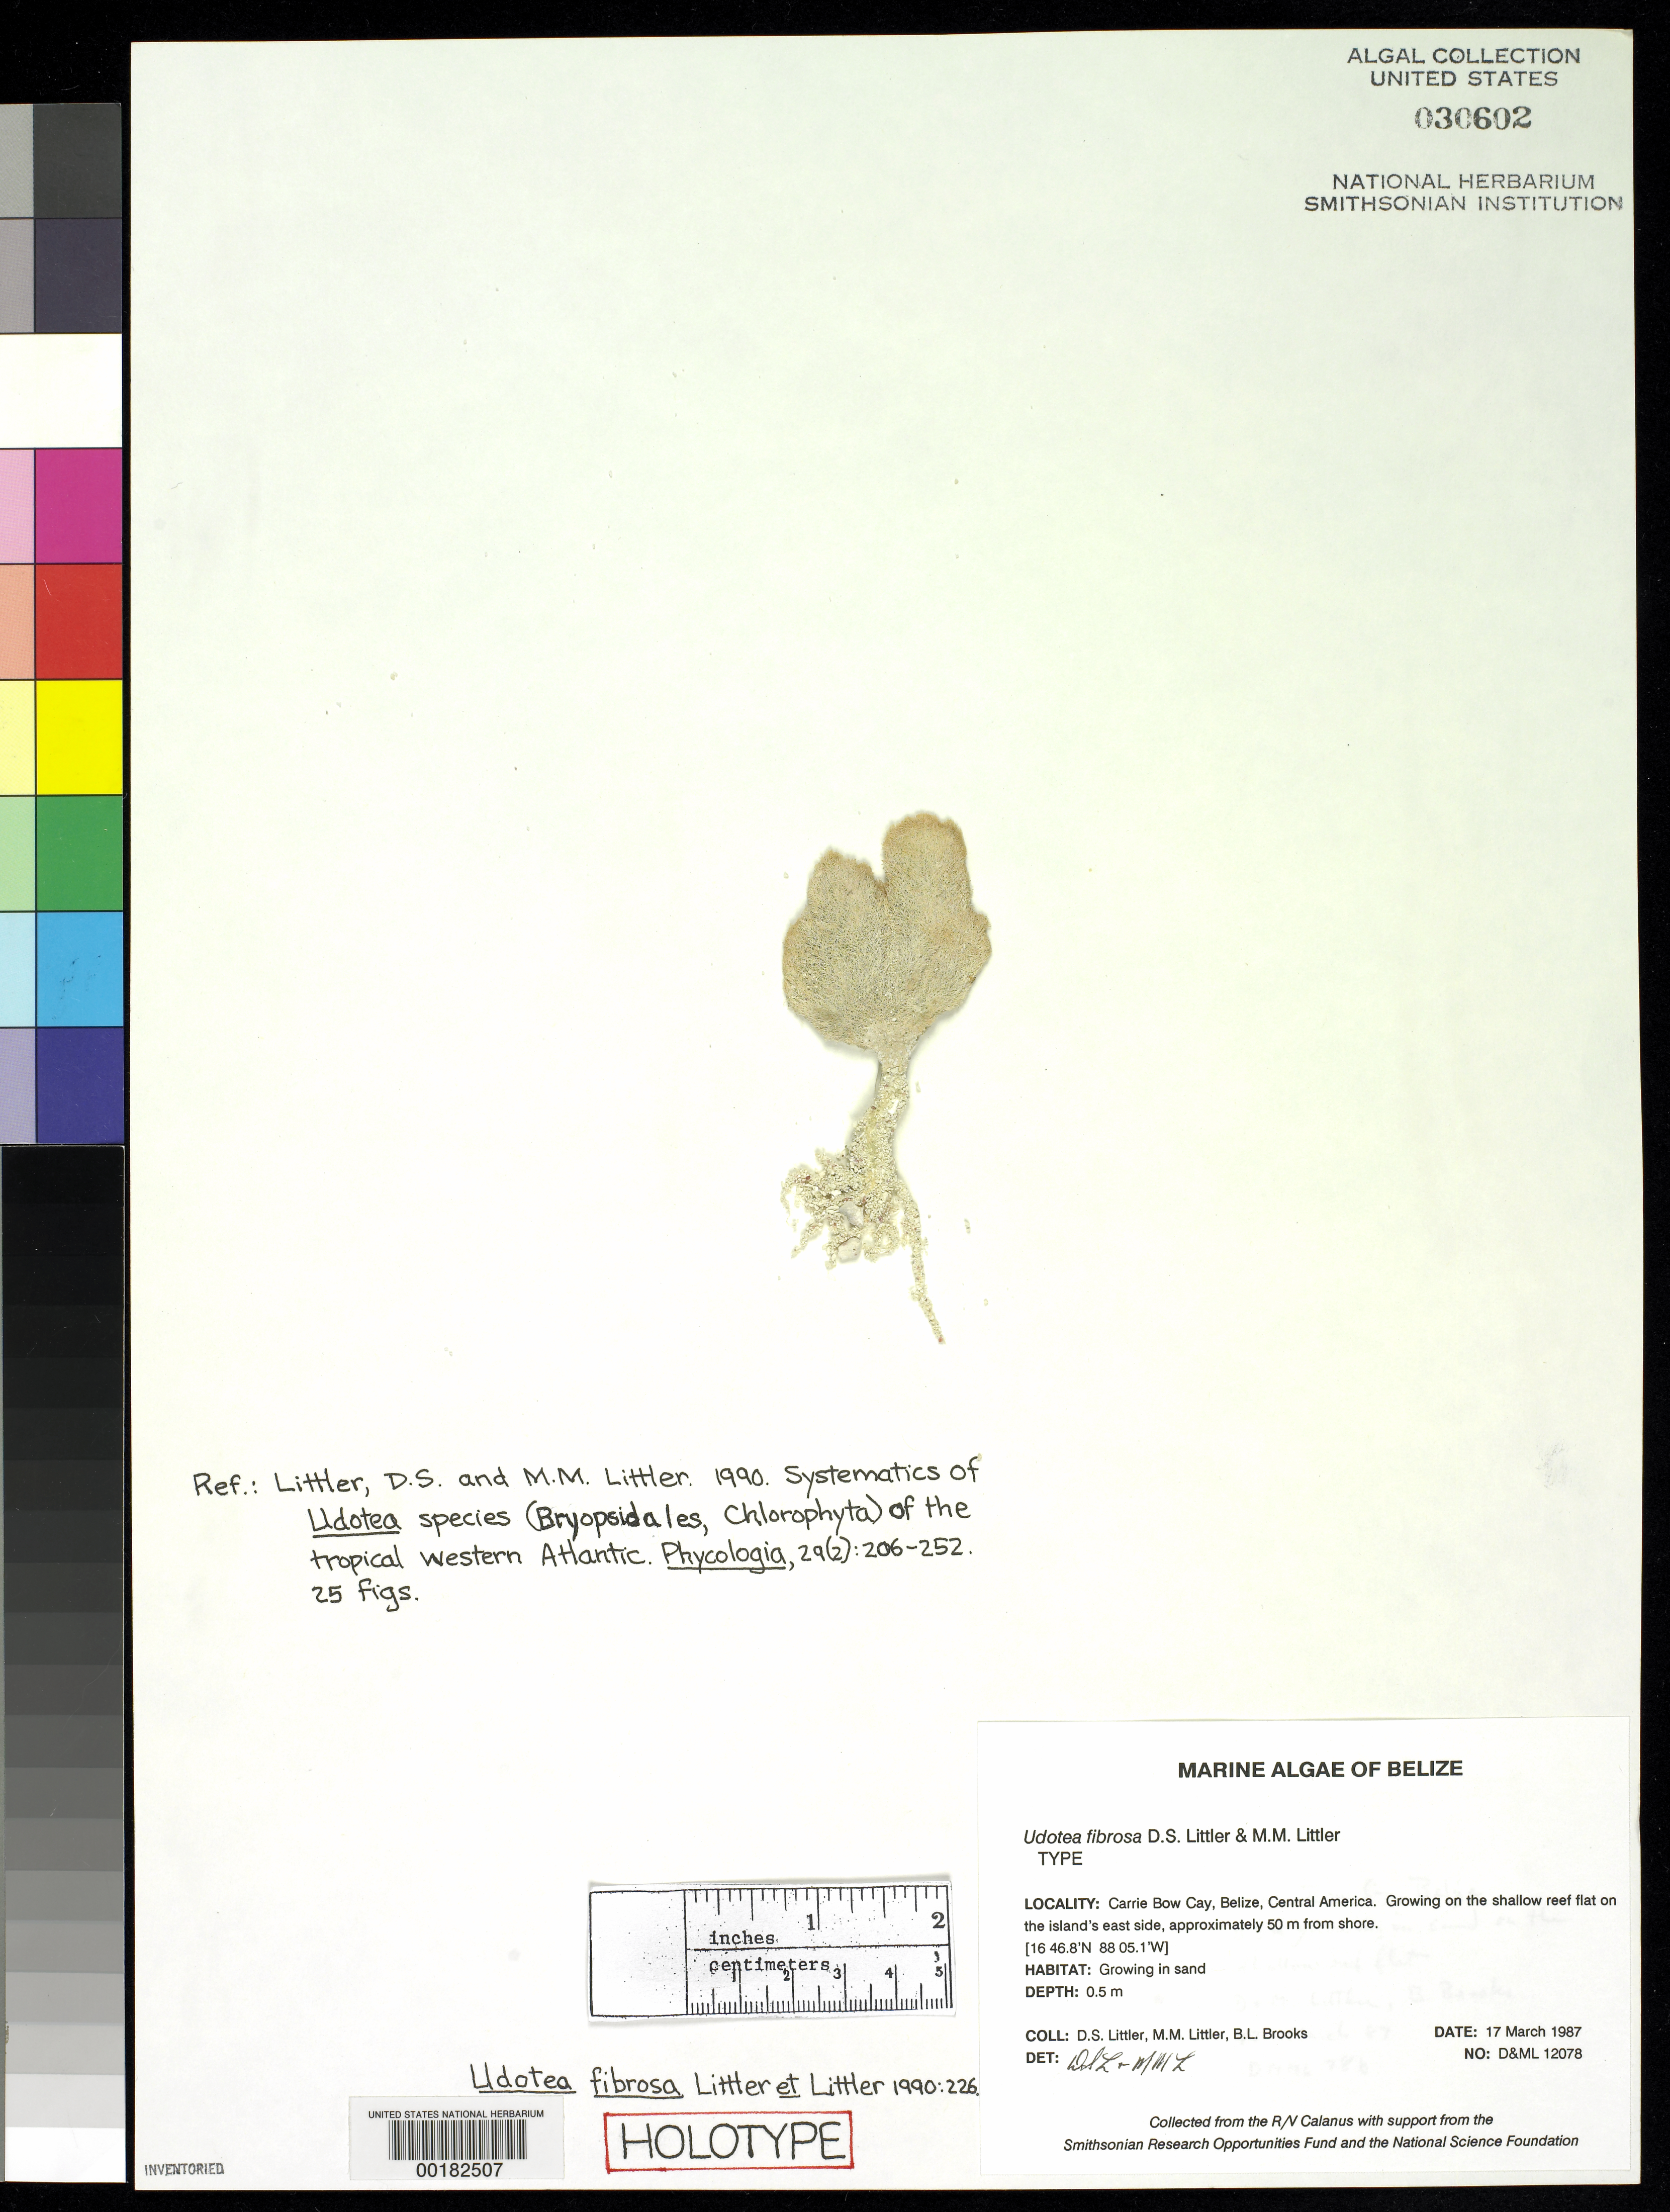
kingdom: Plantae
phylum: Chlorophyta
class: Ulvophyceae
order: Bryopsidales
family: Udoteaceae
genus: Udotea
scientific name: Udotea fibrosa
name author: D.S. Littler & Littler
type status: Holotype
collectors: D. S. Littler, M. M. Littler & B. Brooks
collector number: D&ML 12078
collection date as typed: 17 Mar 1987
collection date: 1987-03-17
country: Belize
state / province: Stann Creek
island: Carrie Bow Cay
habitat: In sand.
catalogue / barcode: US 30602